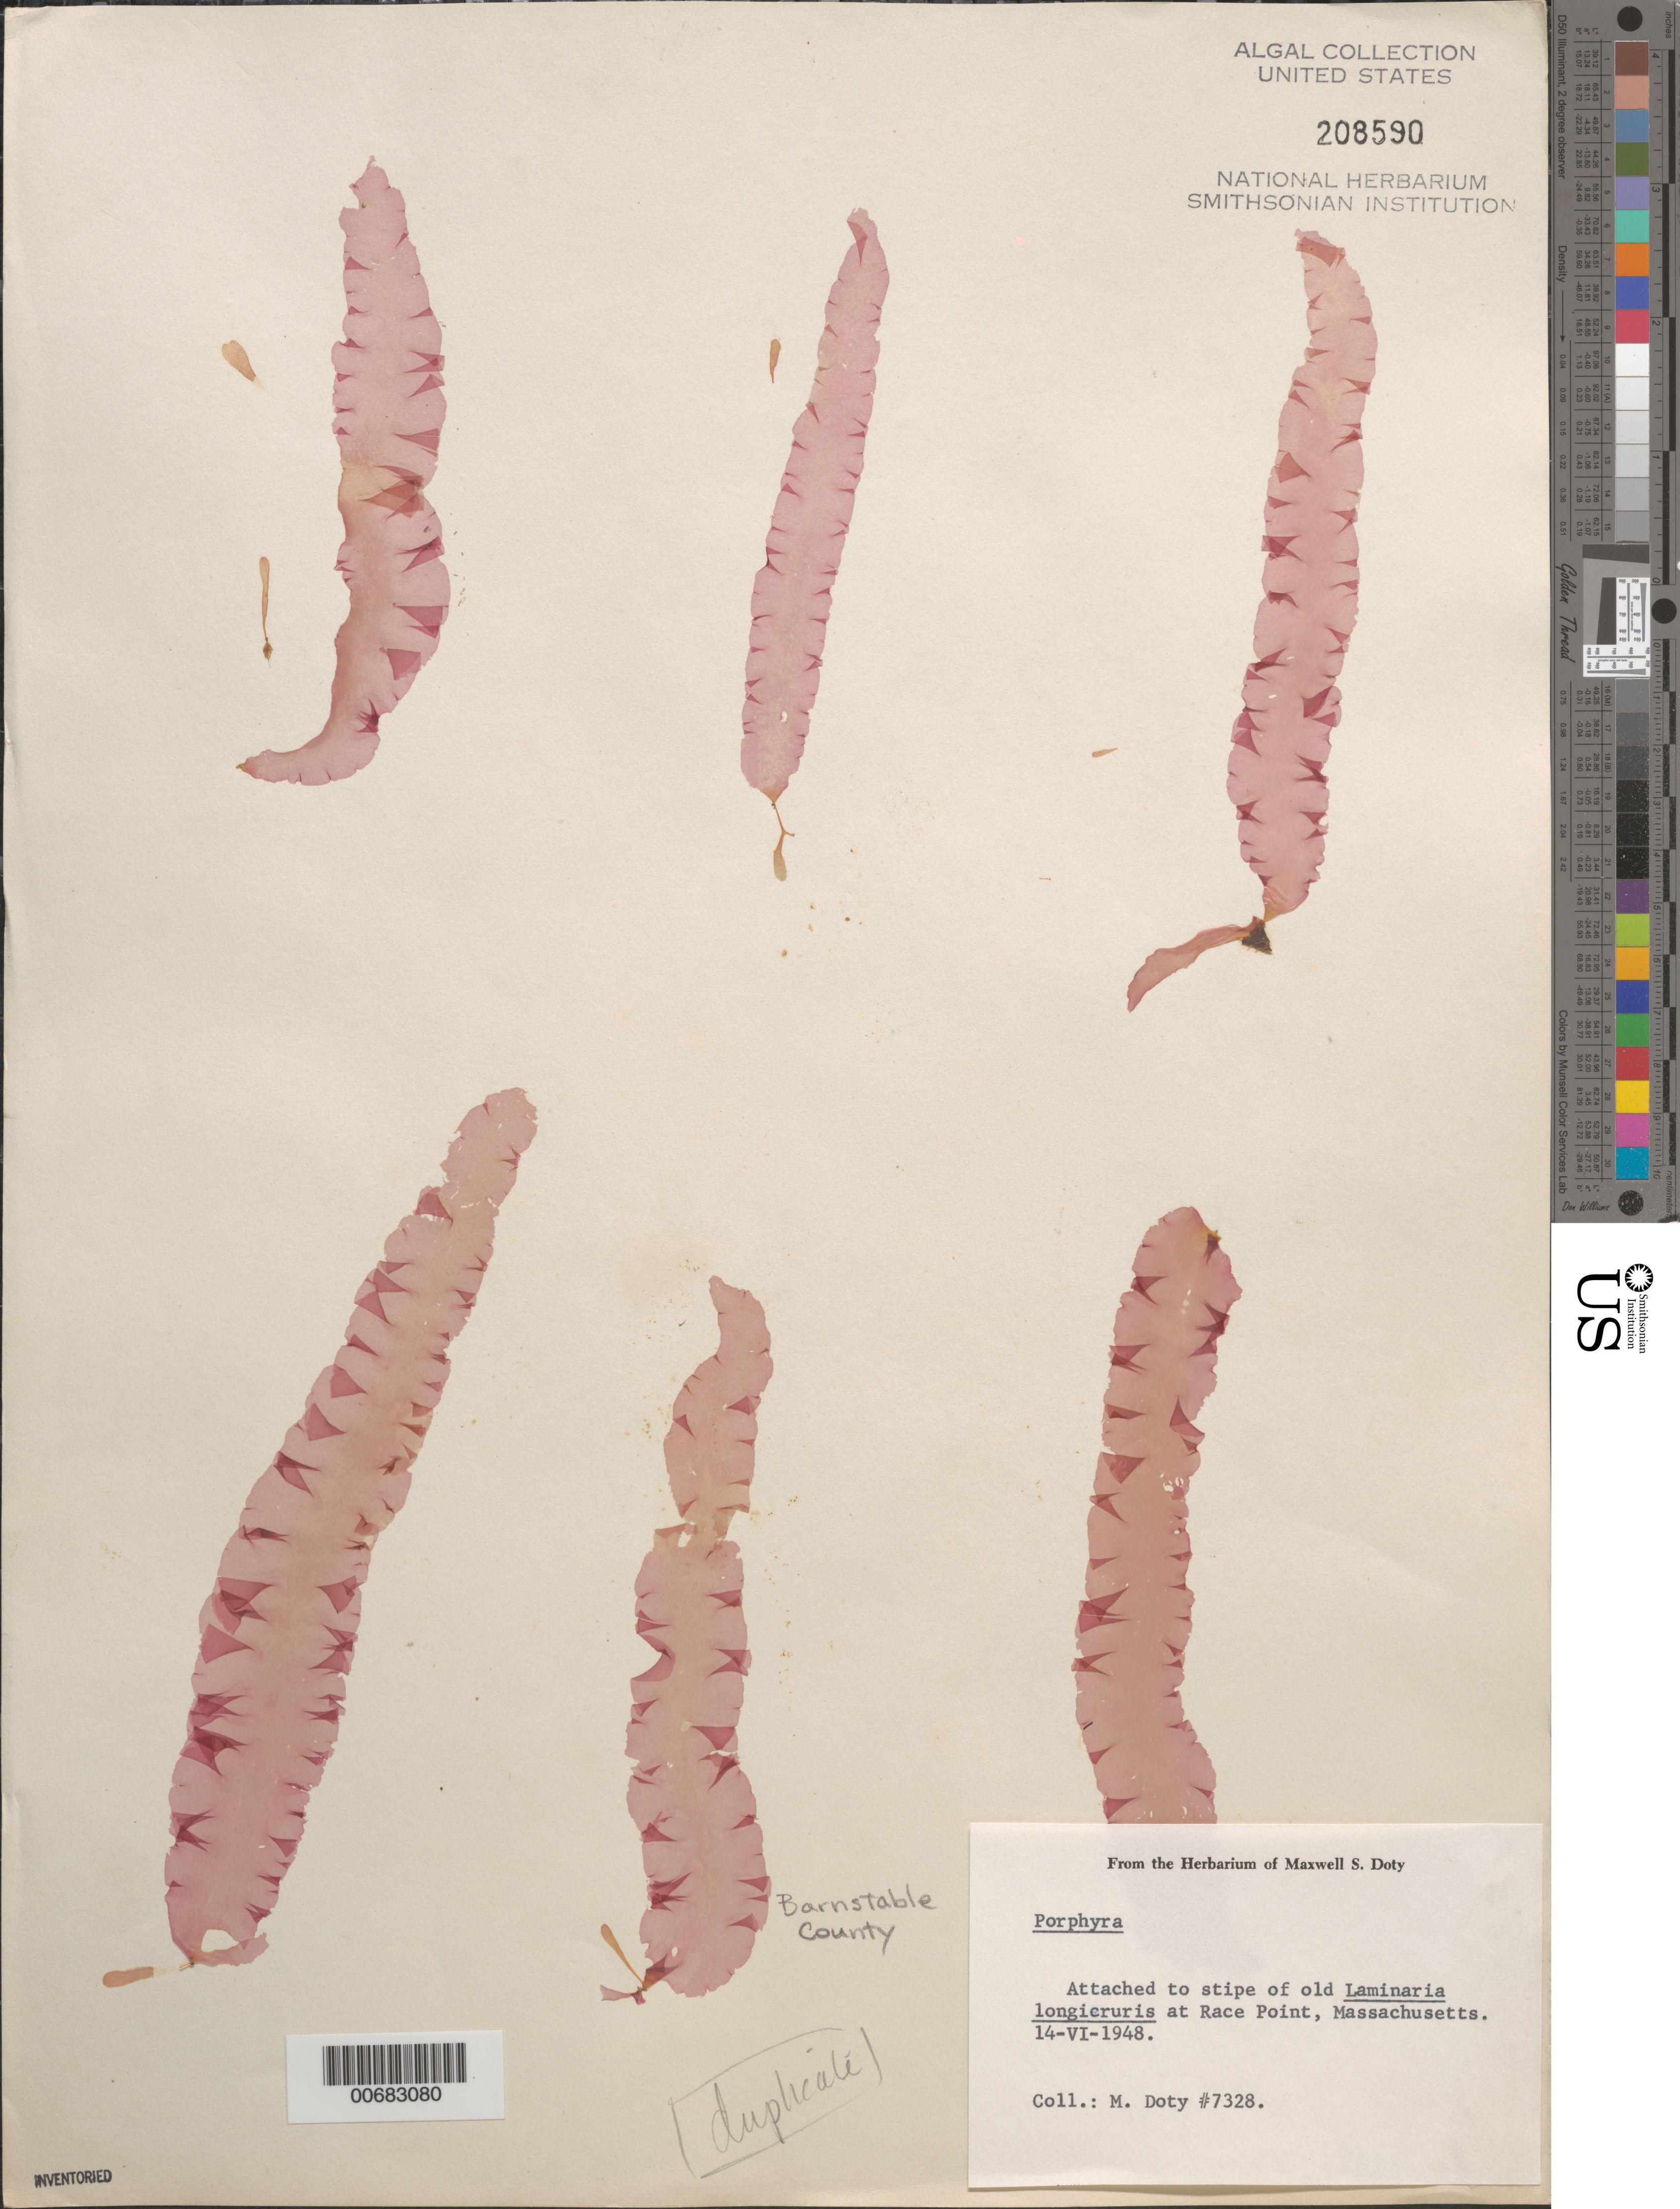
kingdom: Plantae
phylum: Rhodophyta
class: Bangiophyceae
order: Bangiales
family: Bangiaceae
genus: Porphyra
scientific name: Porphyra sp.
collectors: M. S. Doty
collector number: MSD 7328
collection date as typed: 14 Jun 1948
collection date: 1948-06-14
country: United States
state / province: Massachusetts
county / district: Barnstable County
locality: Race Point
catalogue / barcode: US 208590